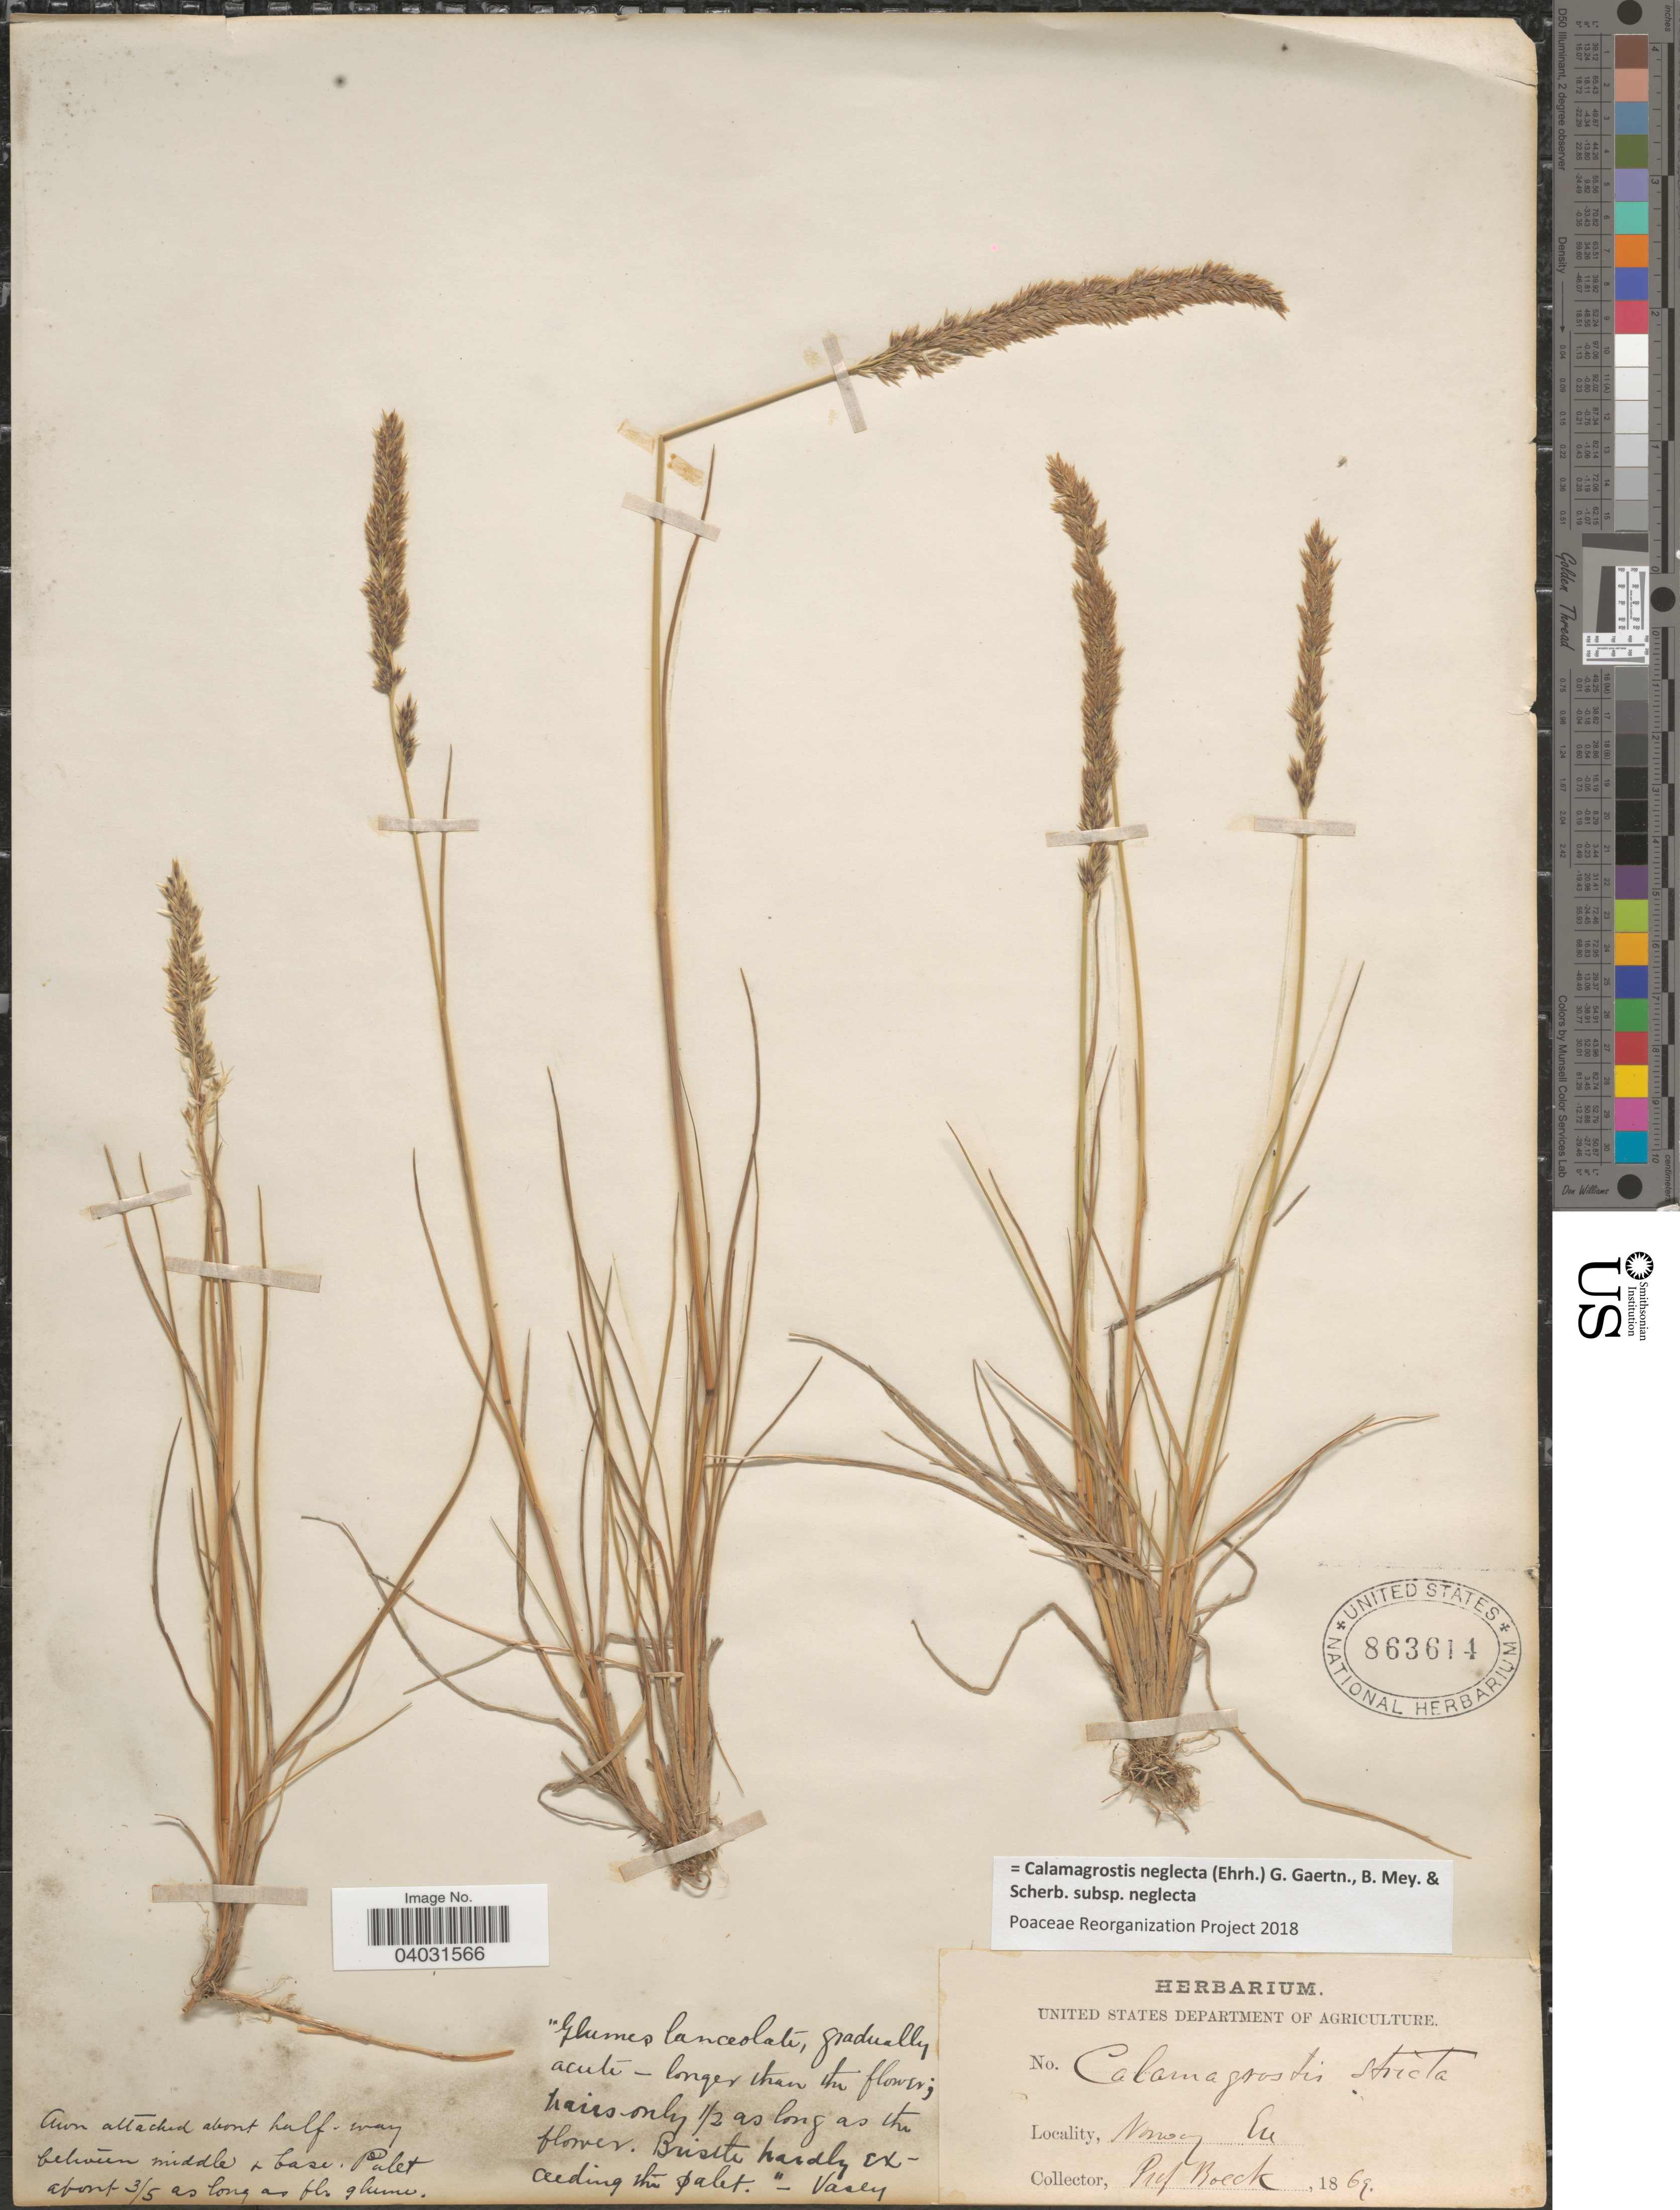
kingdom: Plantae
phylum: Tracheophyta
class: Liliopsida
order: Poales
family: Poaceae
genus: Calamagrostis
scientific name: Calamagrostis neglecta subsp. neglecta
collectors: Prof. Boeck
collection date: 1867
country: Norway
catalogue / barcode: US 863614